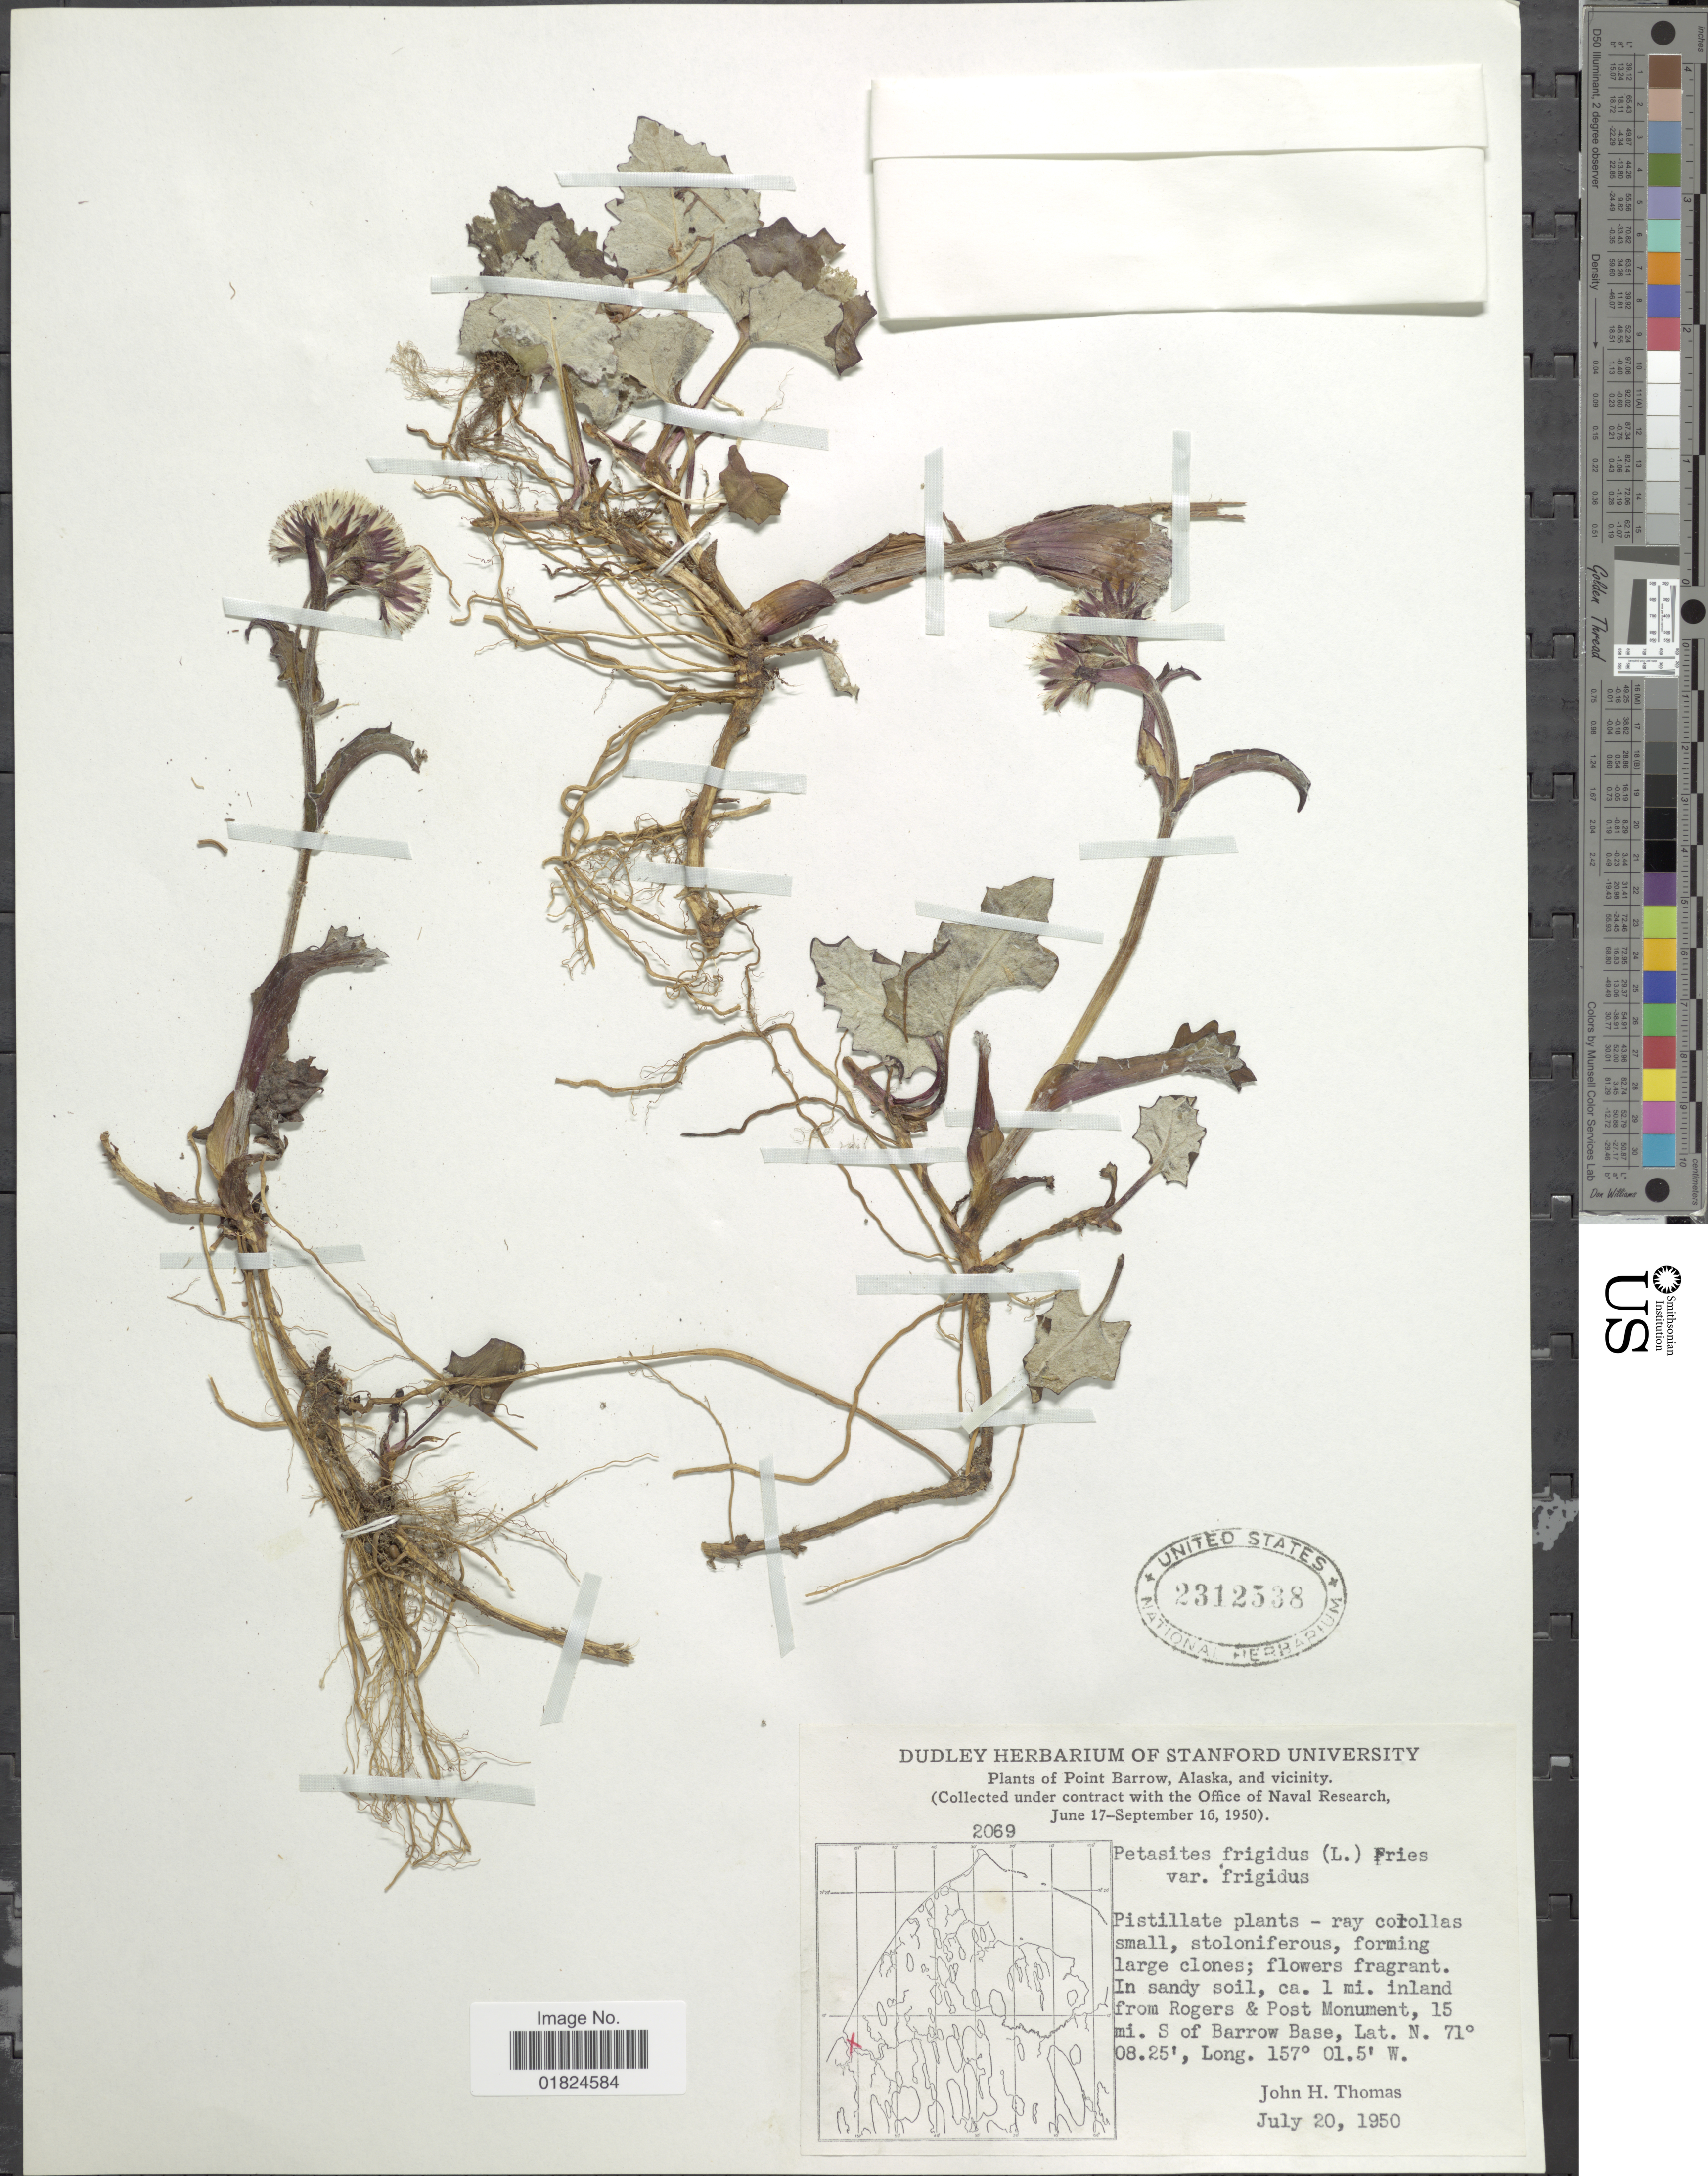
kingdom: Plantae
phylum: Tracheophyta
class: Magnoliopsida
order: Asterales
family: Asteraceae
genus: Petasites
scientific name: Petasites frigidus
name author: (L.) Fr.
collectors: J. H. Thomas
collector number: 2069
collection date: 1950-07-20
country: United States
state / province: Alaska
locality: Point Barrow and vicinity. ca. 1 mi. inland from Rogers & Post Monument, 15 mi. S of Barrow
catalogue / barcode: US 2312538